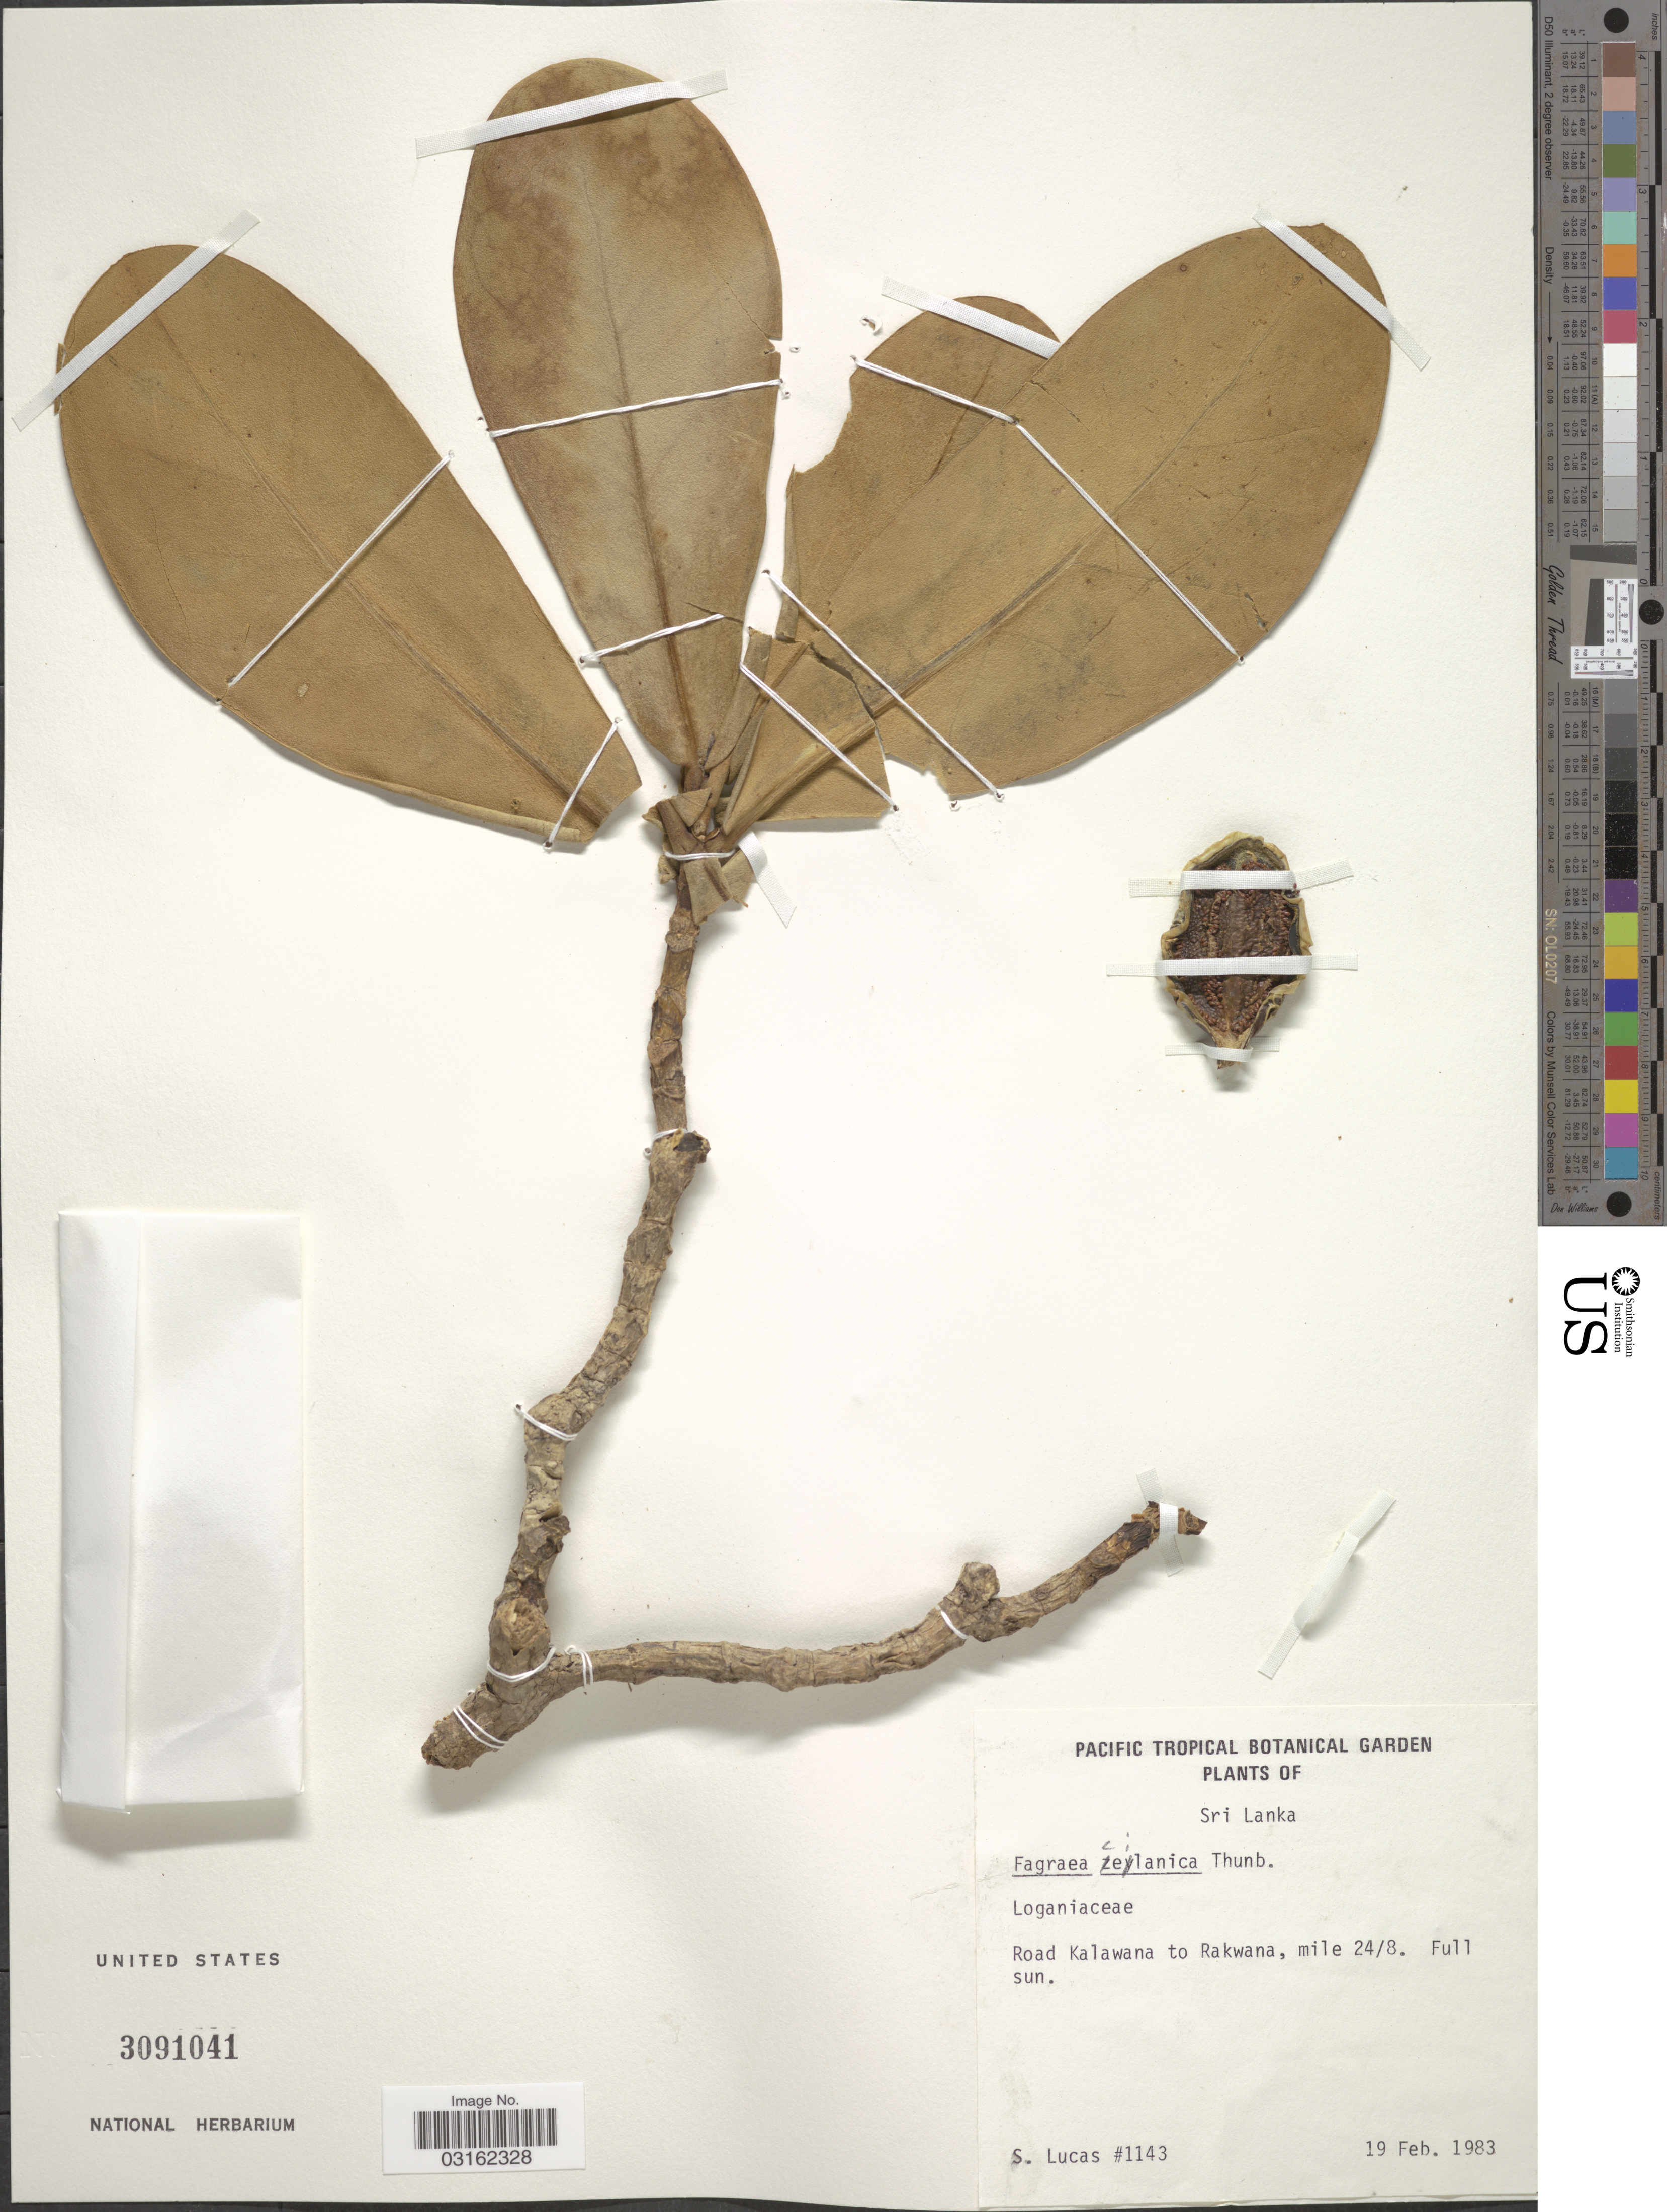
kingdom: Plantae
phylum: Tracheophyta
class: Magnoliopsida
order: Gentianales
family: Gentianaceae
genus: Fagraea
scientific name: Fagraea ceilanica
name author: Thunb.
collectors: S. Lucas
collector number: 1143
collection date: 1983-02-19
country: Sri Lanka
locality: Road Kalawana to Rakwana, mile 24/8.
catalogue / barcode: US 3091041